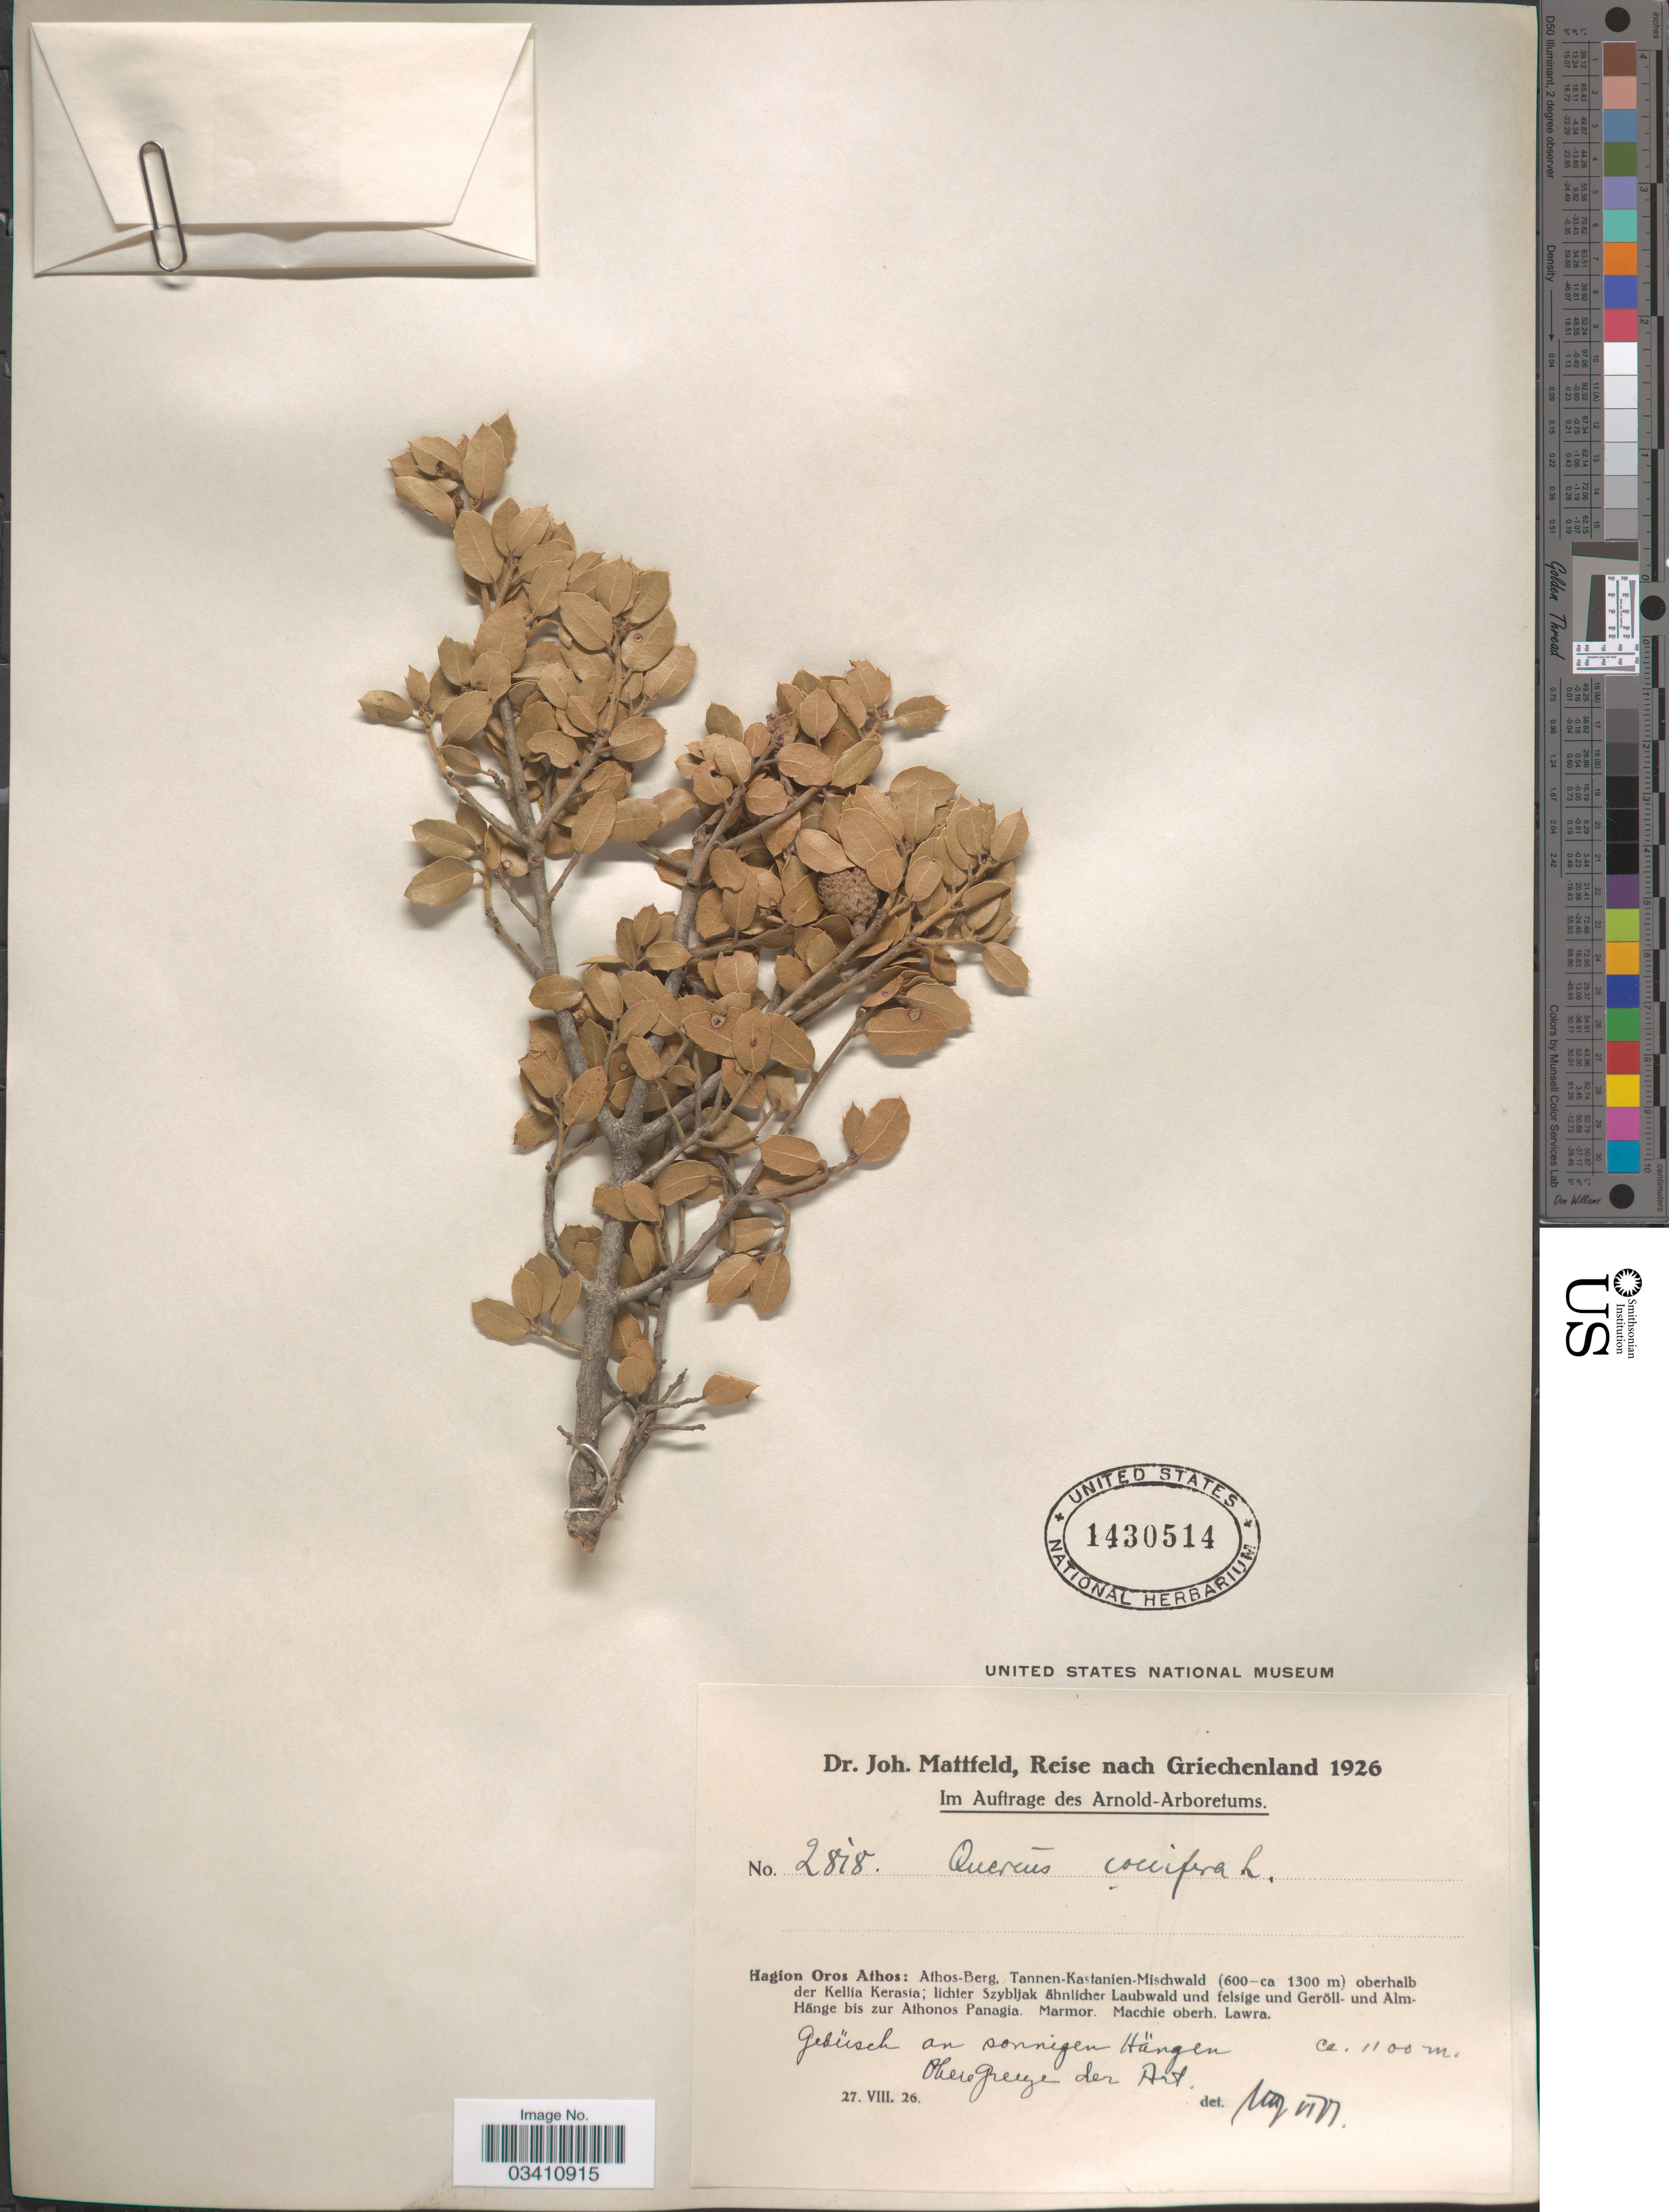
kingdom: Plantae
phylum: Tracheophyta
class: Magnoliopsida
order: Fagales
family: Fagaceae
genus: Quercus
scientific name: Quercus coccifera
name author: L.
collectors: J. Mattfeld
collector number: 2818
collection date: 1926-08-27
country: Greece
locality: Hagion Oros Athos: Athos-Berg, Tannen-Kastanien-Mischwald oberhalb der Kellia Kerasia; lichter Szybljak ähnlicher Laubwald und felsige und Geröll- und Alm-Hänge bis zur Athonos Panagia. Marmor. Macchie oberh. Lawra. Gebüsch an sonnigen Hängen Obere Grenze der Art.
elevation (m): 1100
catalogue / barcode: US 1430514